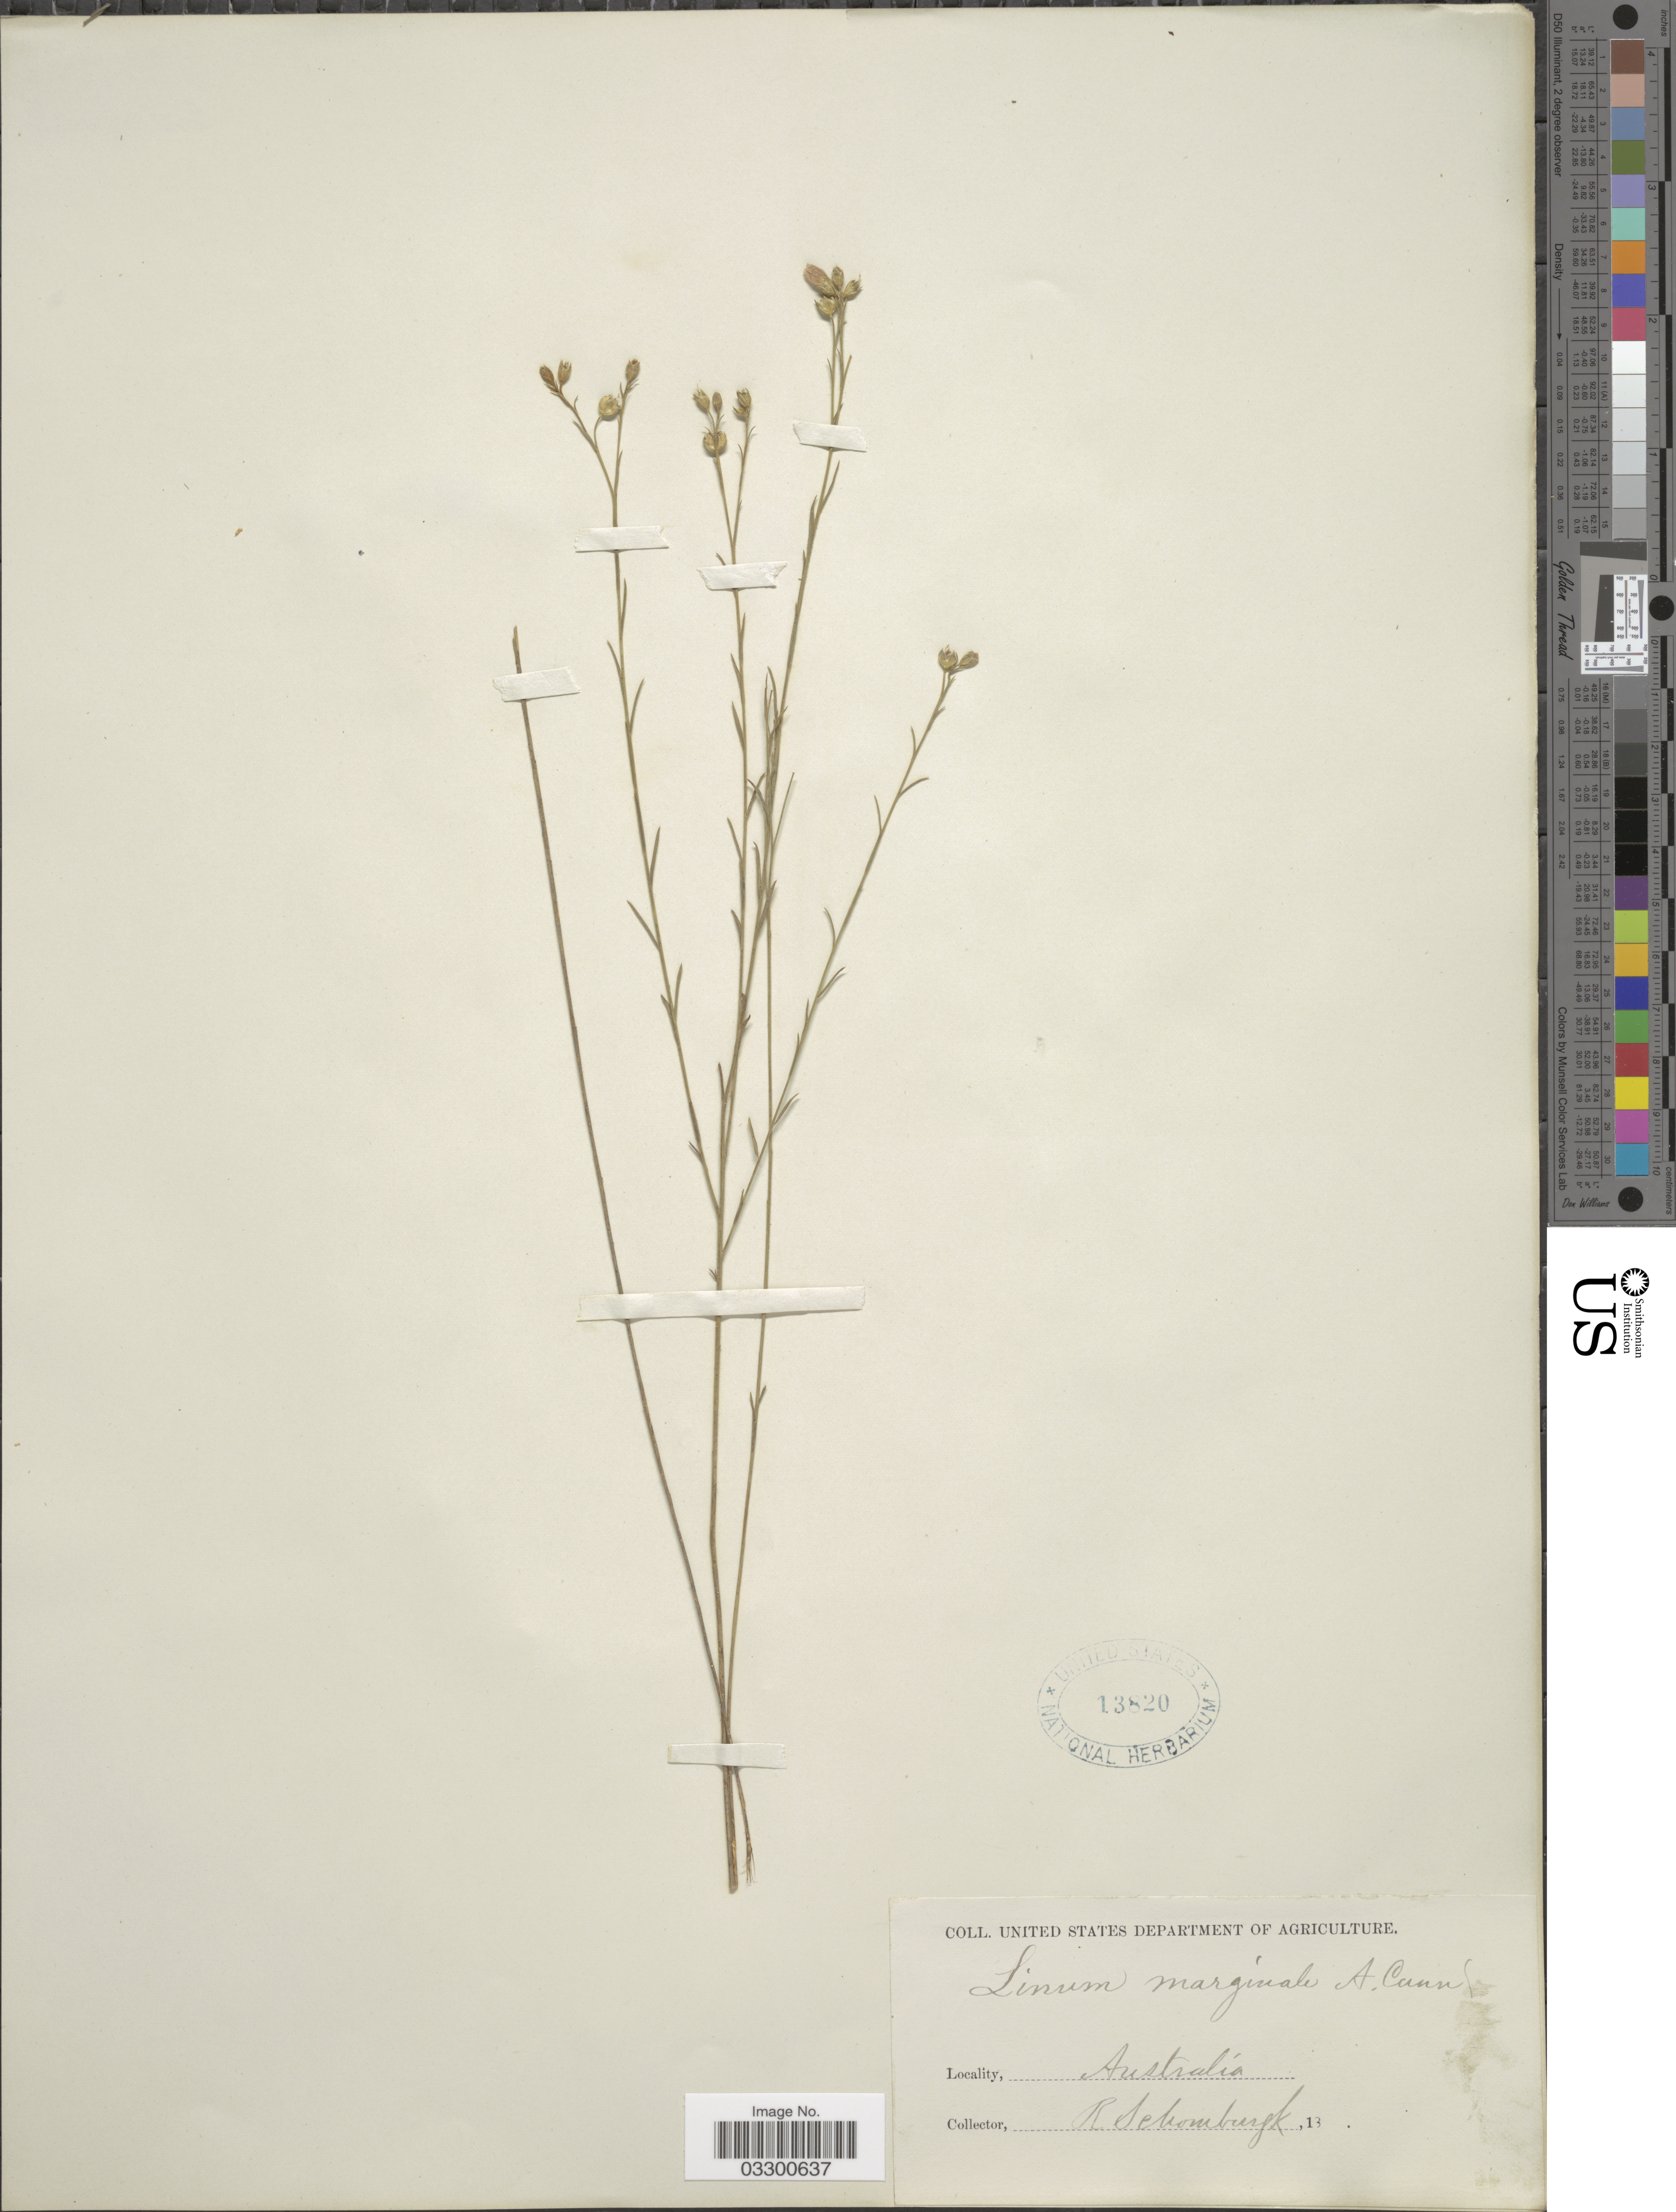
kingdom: Plantae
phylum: Tracheophyta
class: Magnoliopsida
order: Malpighiales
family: Linaceae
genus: Linum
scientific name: Linum marginale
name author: A. Cunn.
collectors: M. R. Schomburgk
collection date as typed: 18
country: Australia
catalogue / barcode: US 13820